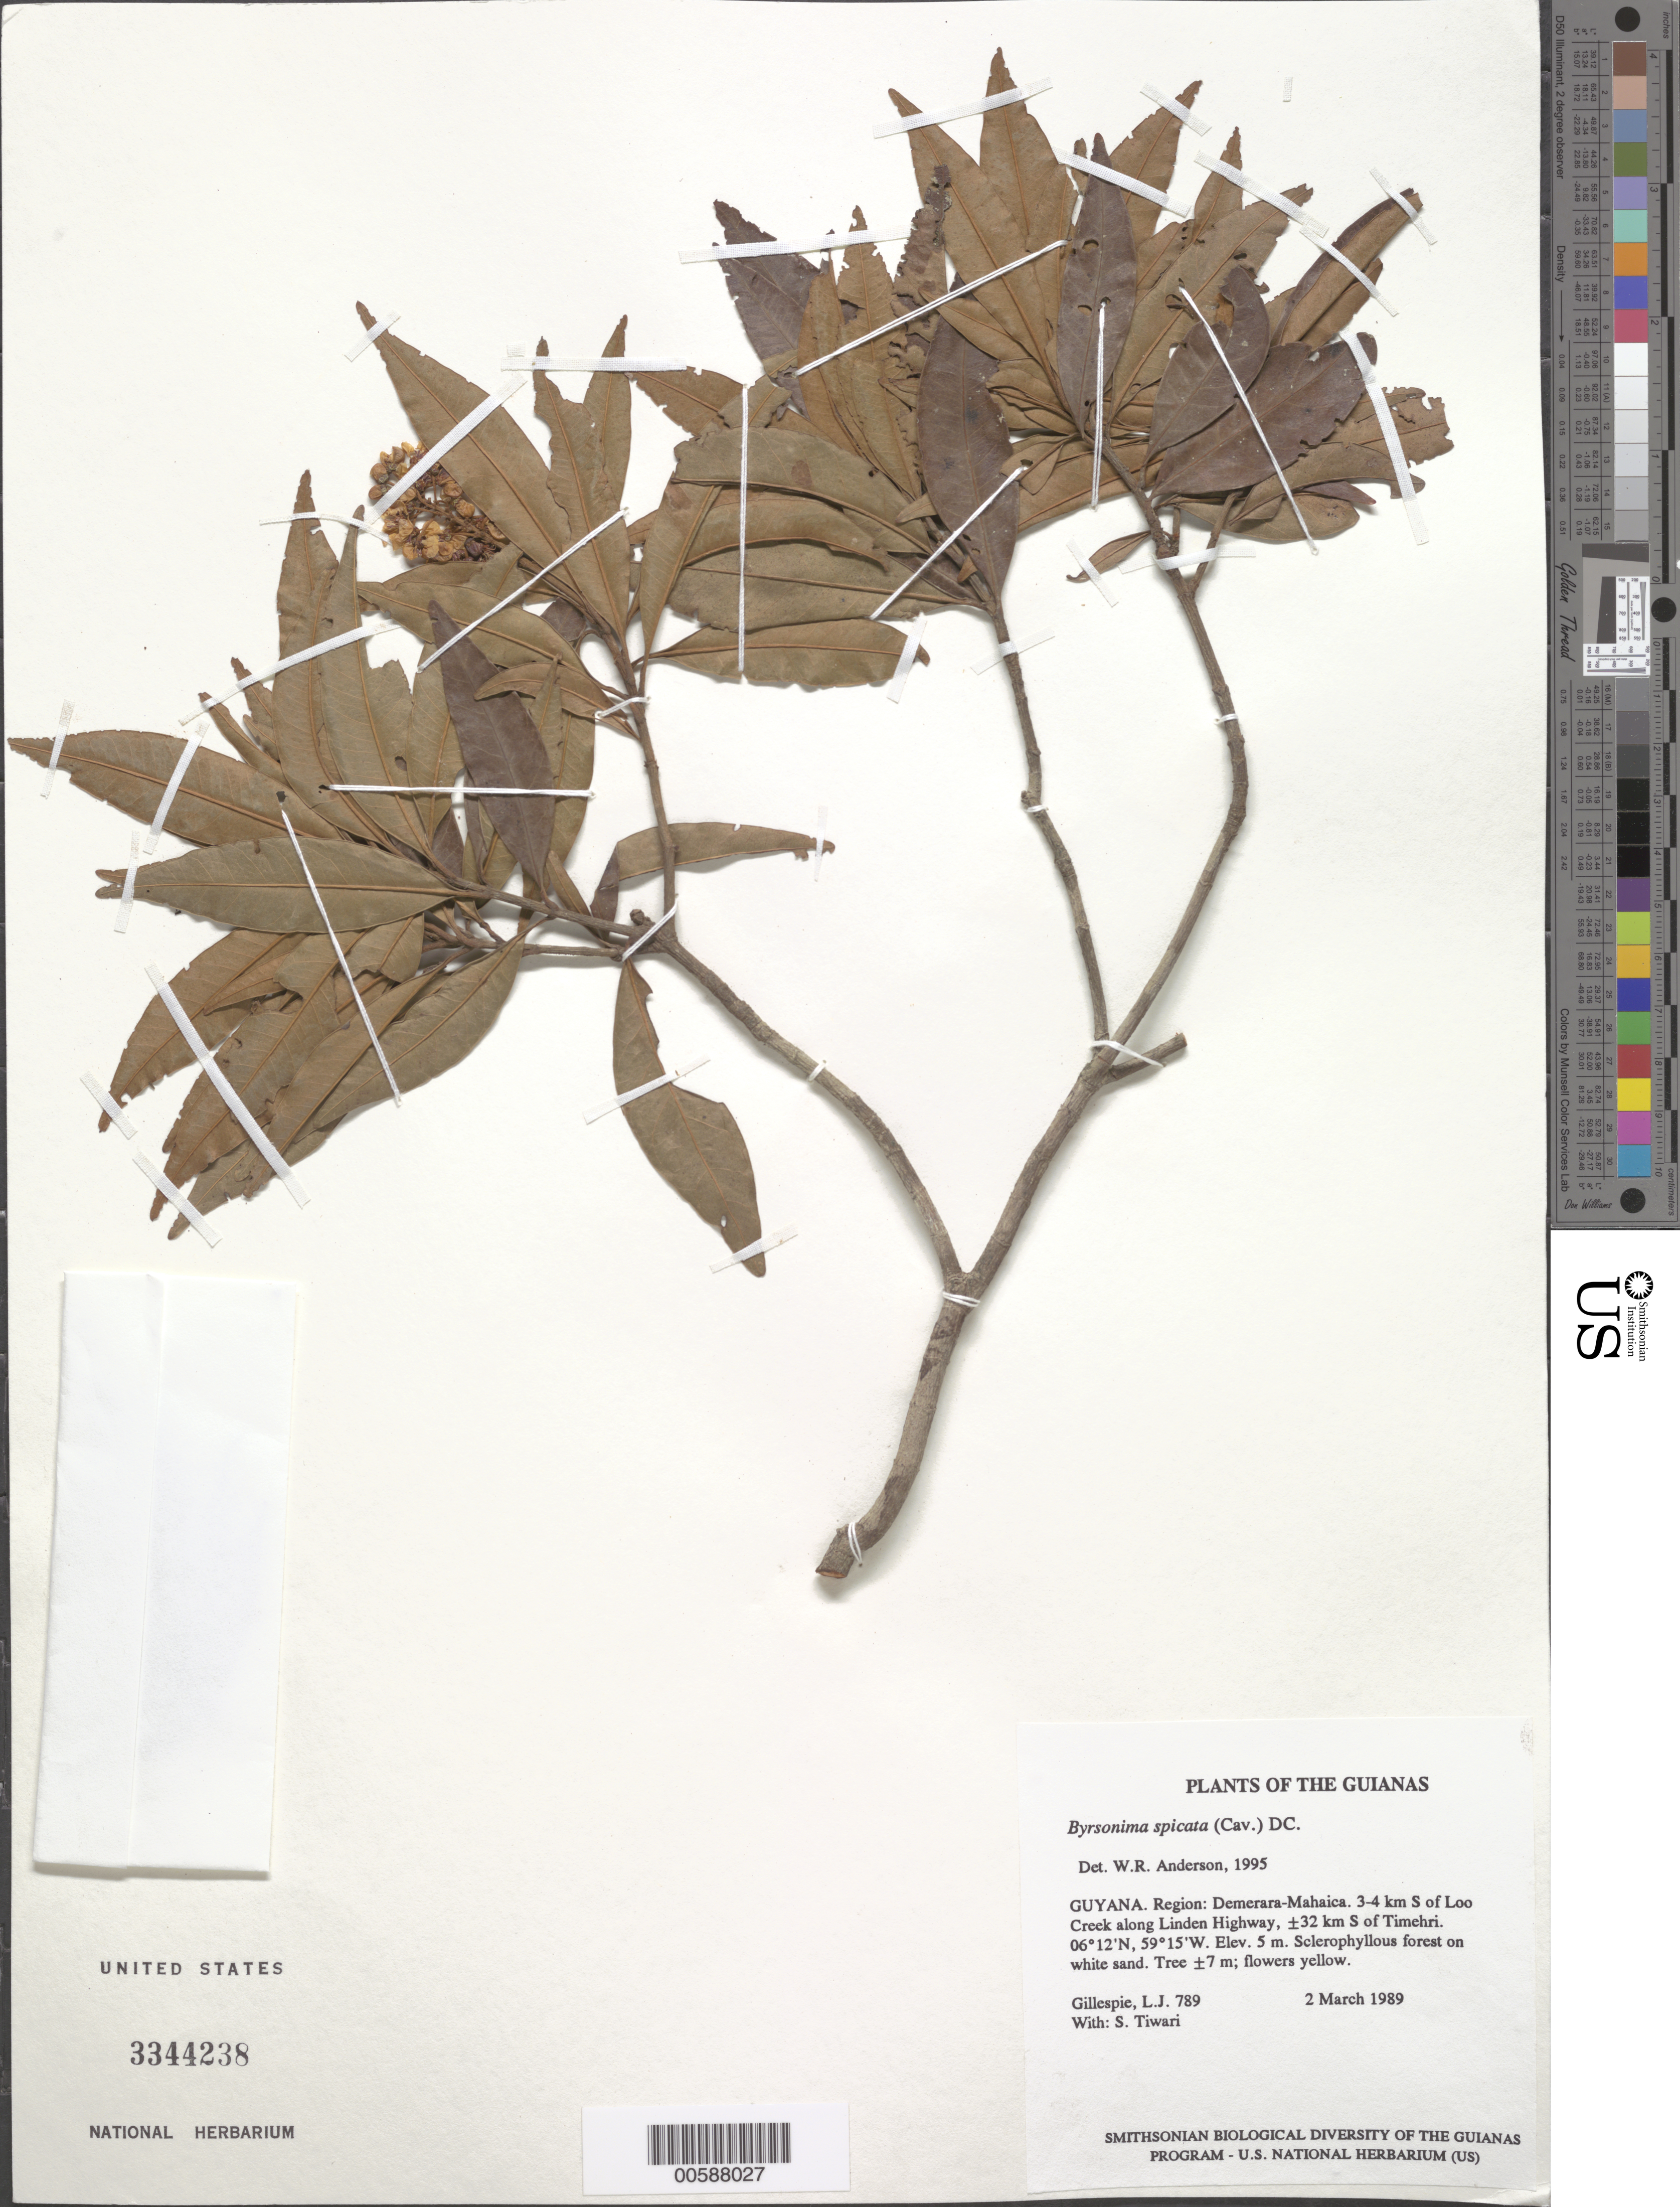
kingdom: Plantae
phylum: Tracheophyta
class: Magnoliopsida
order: Malpighiales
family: Malpighiaceae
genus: Byrsonima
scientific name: Byrsonima spicata (Cav.) DC.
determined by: Anderson, W. R., (MICH), University of Michigan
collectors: L. J. Gillespie & S. Tiwari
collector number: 789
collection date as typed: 2 March 1989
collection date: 1989-03-02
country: Guyana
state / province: Demerara-Mahaica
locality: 3-4 km S of Loo Creek along Linden Highway, ±32 km S of Timehri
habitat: Sclerophyllous forest on white sand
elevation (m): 5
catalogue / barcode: US 3344238